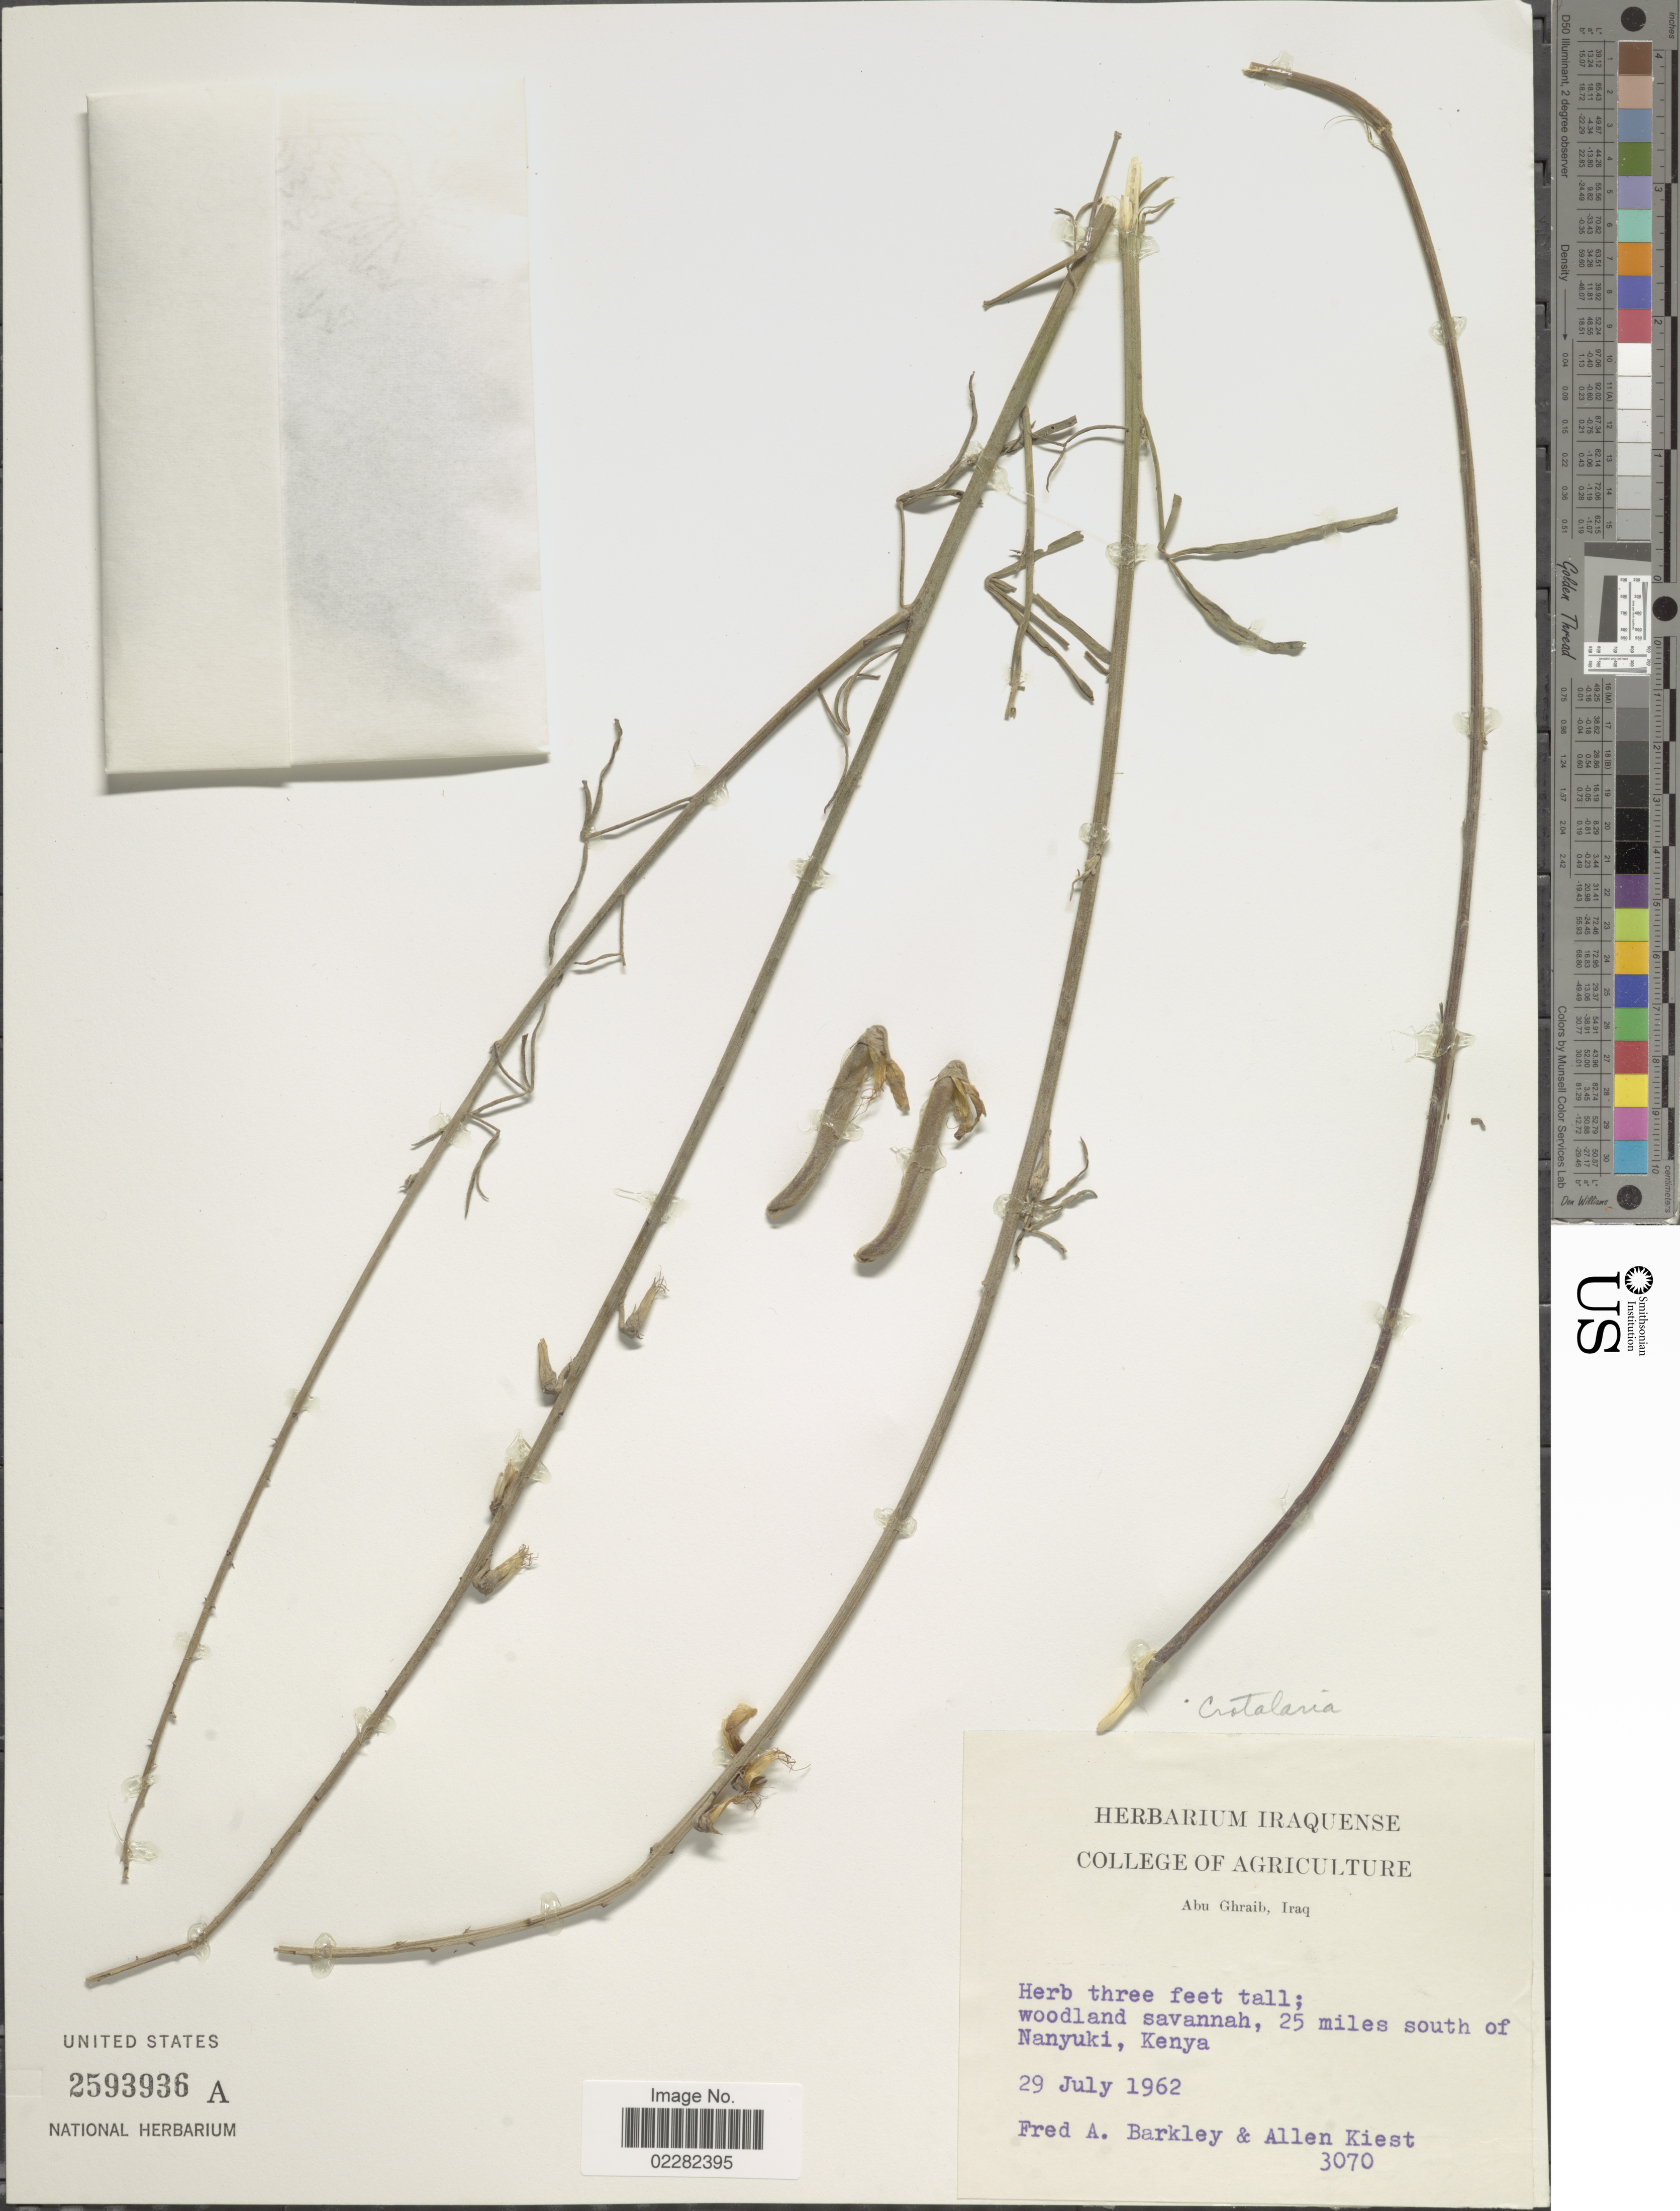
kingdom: Plantae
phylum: Tracheophyta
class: Magnoliopsida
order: Fabales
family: Fabaceae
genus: Crotalaria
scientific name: Crotalaria sp.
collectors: F. A. Barkley & A. Kiest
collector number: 3070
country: Kenya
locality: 25 miles south of Nanyuki, Kenya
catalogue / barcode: US 2593936A